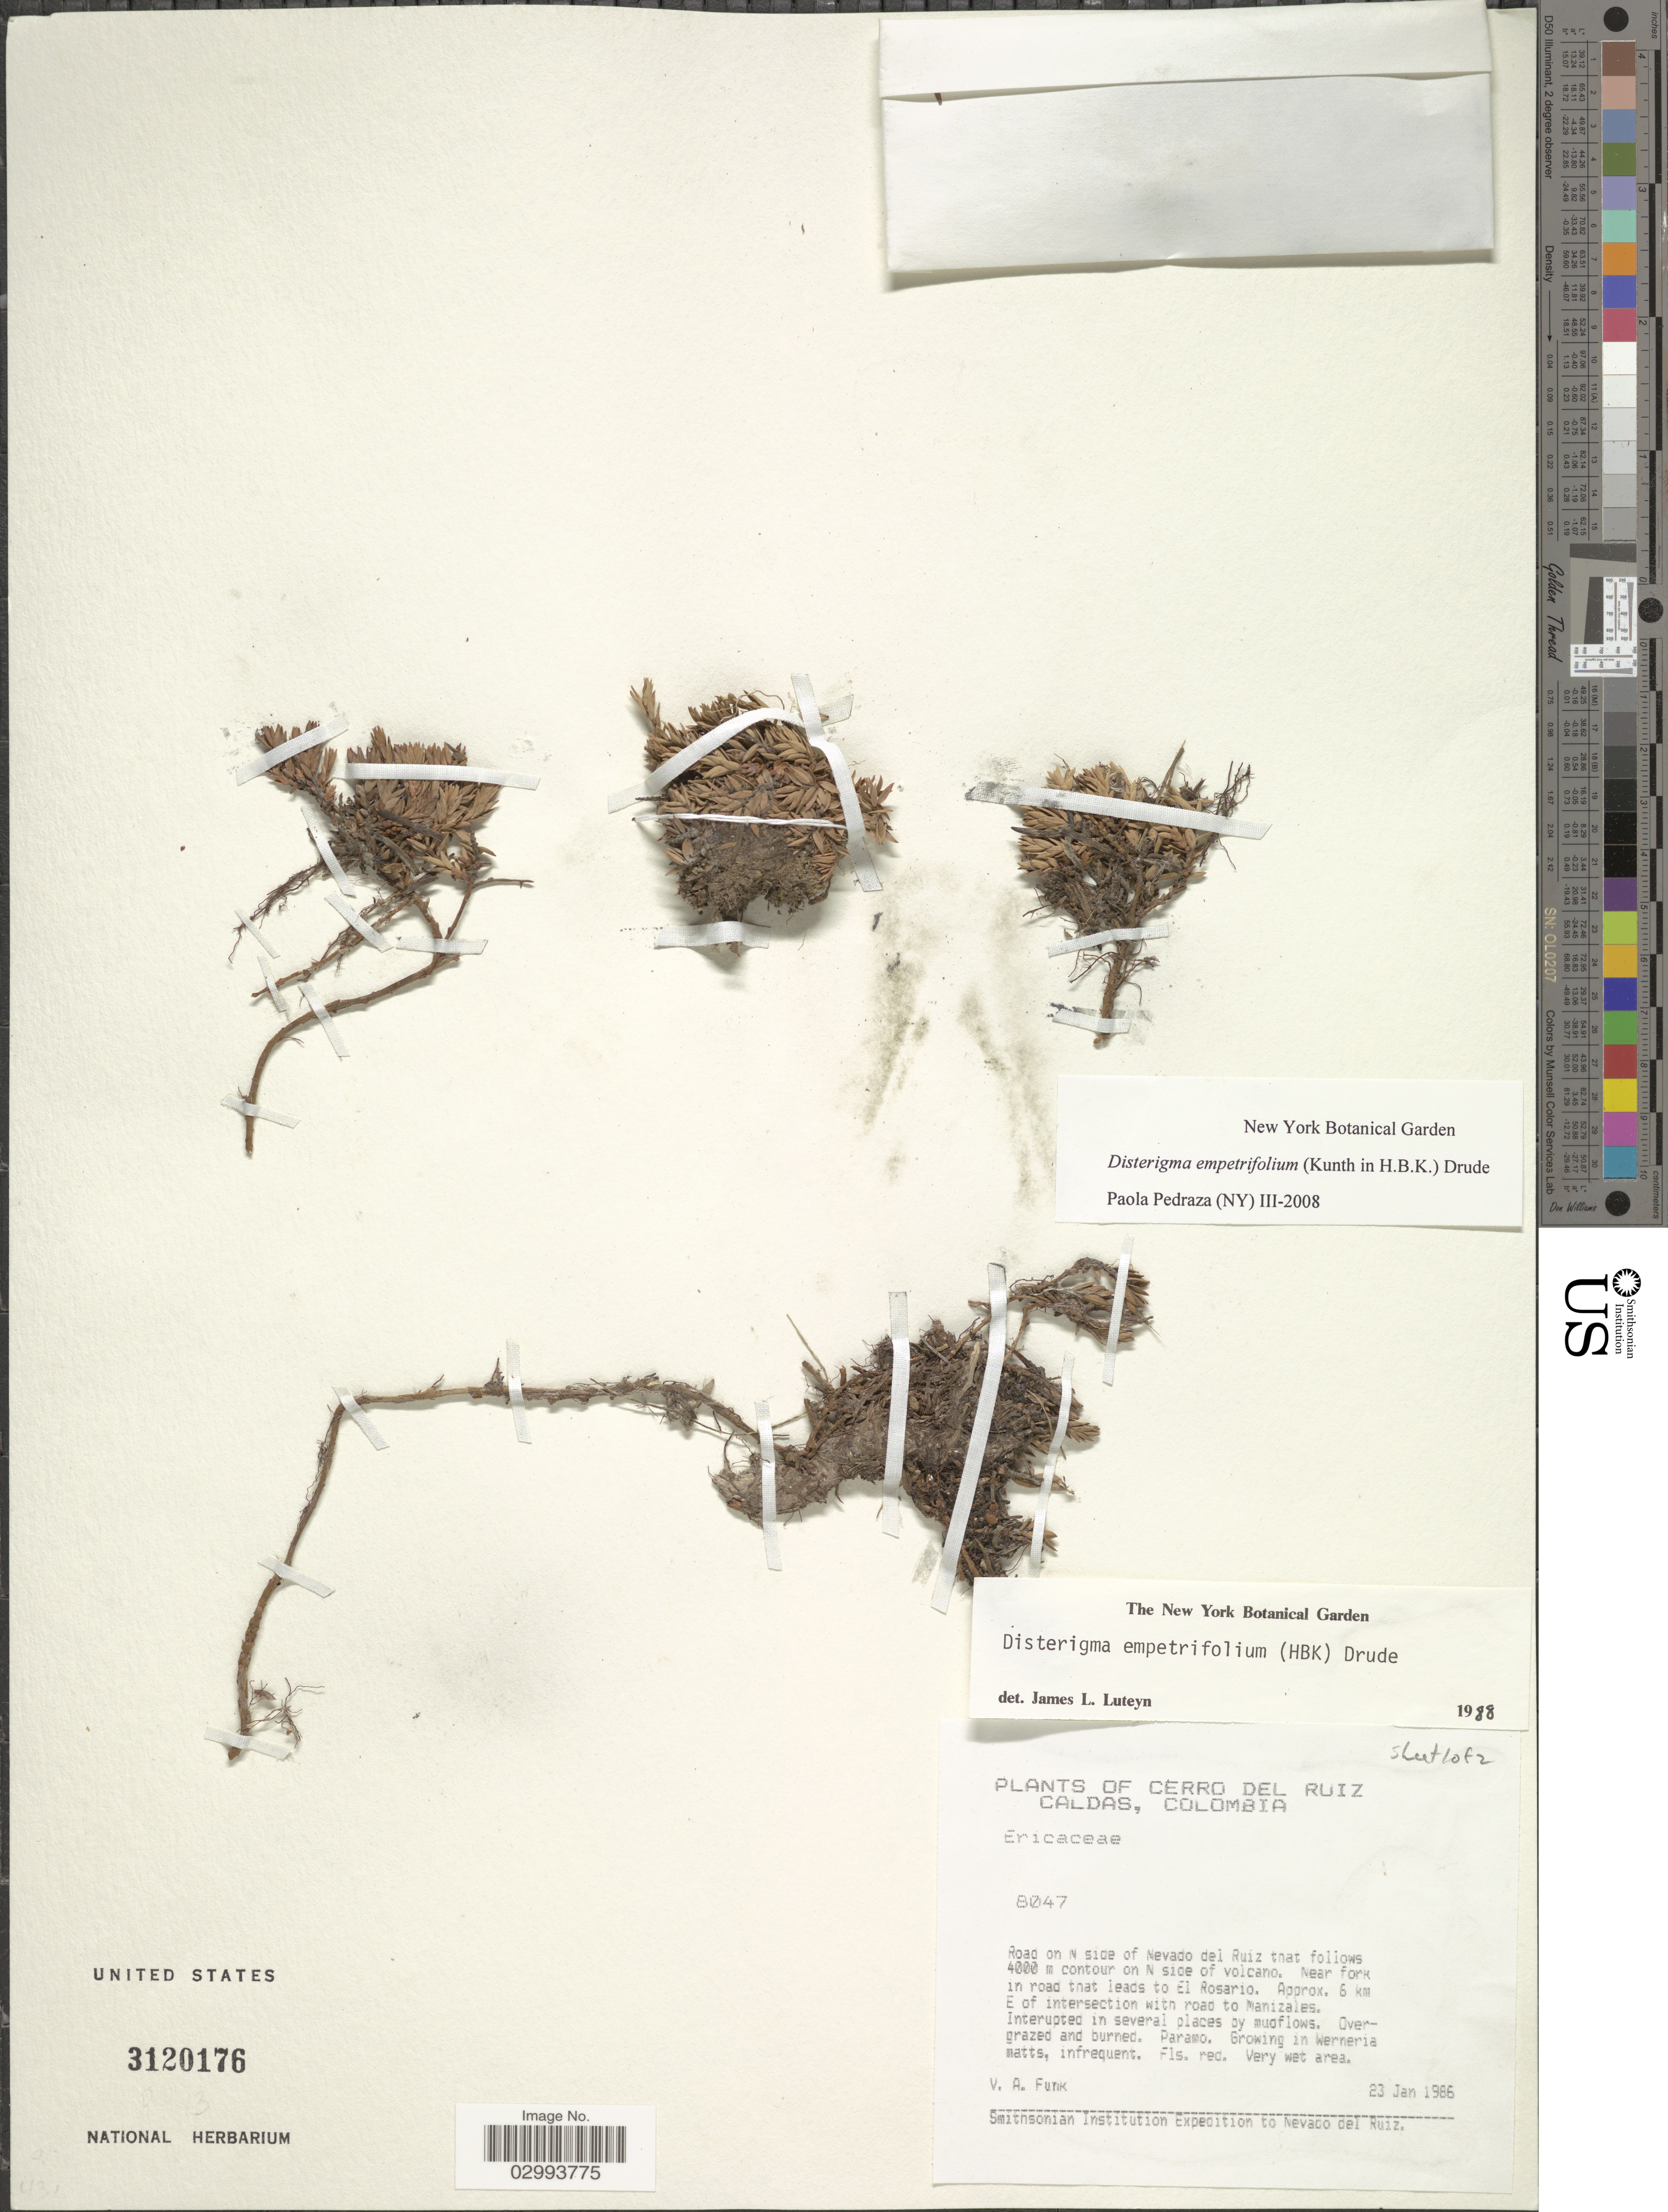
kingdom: Plantae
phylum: Tracheophyta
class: Magnoliopsida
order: Ericales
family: Ericaceae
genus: Disterigma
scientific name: Disterigma empetrifolium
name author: (Kunth) Drude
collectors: V. Funk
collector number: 8047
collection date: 1986-01-23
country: Colombia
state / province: Caldas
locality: Cerro del Ruiz, Caldas, Road on N side of Nevado del Ruiz that follows contour on N side of volcano, Near fork in road that leads to El Rosario, Approx. 6 km E of intersection with road to Manizales.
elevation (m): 4000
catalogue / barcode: US 3120176